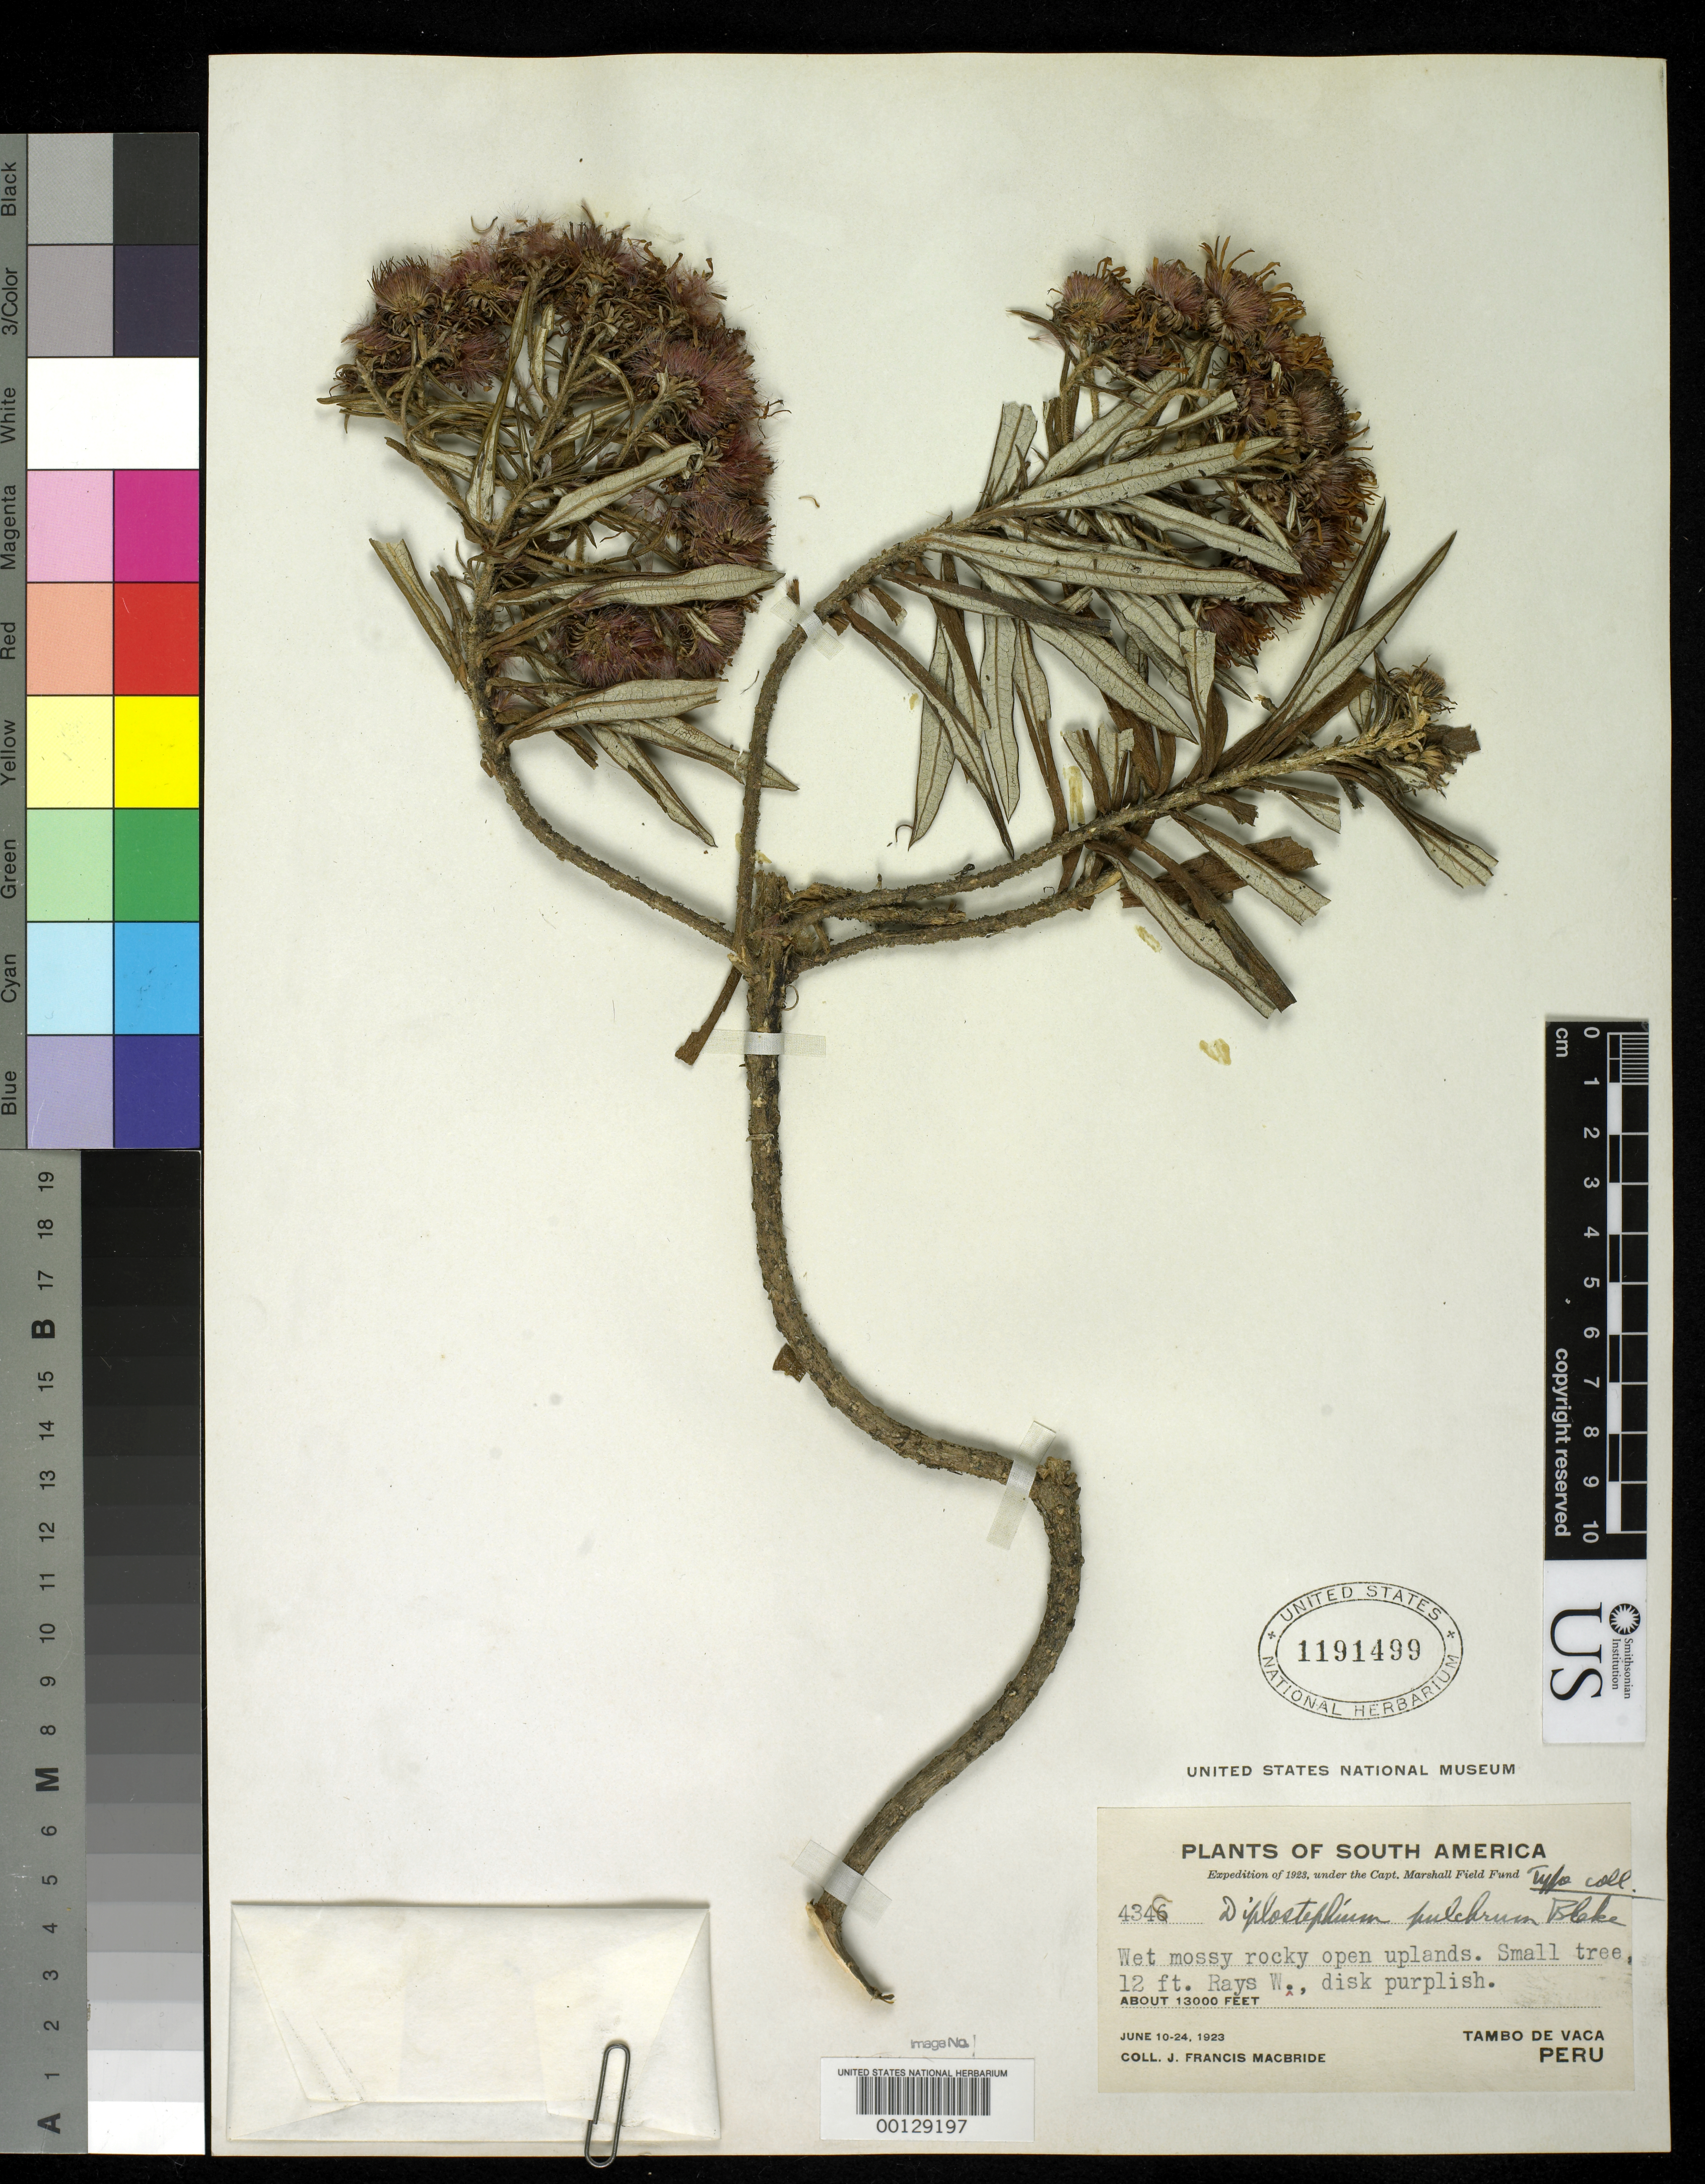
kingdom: Plantae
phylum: Tracheophyta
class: Magnoliopsida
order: Asterales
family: Asteraceae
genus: Diplostephium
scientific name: Diplostephium pulchrum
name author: S.F. Blake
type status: Isotype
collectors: J. F. Macbride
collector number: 4346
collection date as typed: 10 Jun 1923 to 24 Jun 1923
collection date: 1923-06-10/1923-06-24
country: Peru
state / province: Huánuco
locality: Tambo de Vaca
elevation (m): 3965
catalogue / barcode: US 1191499